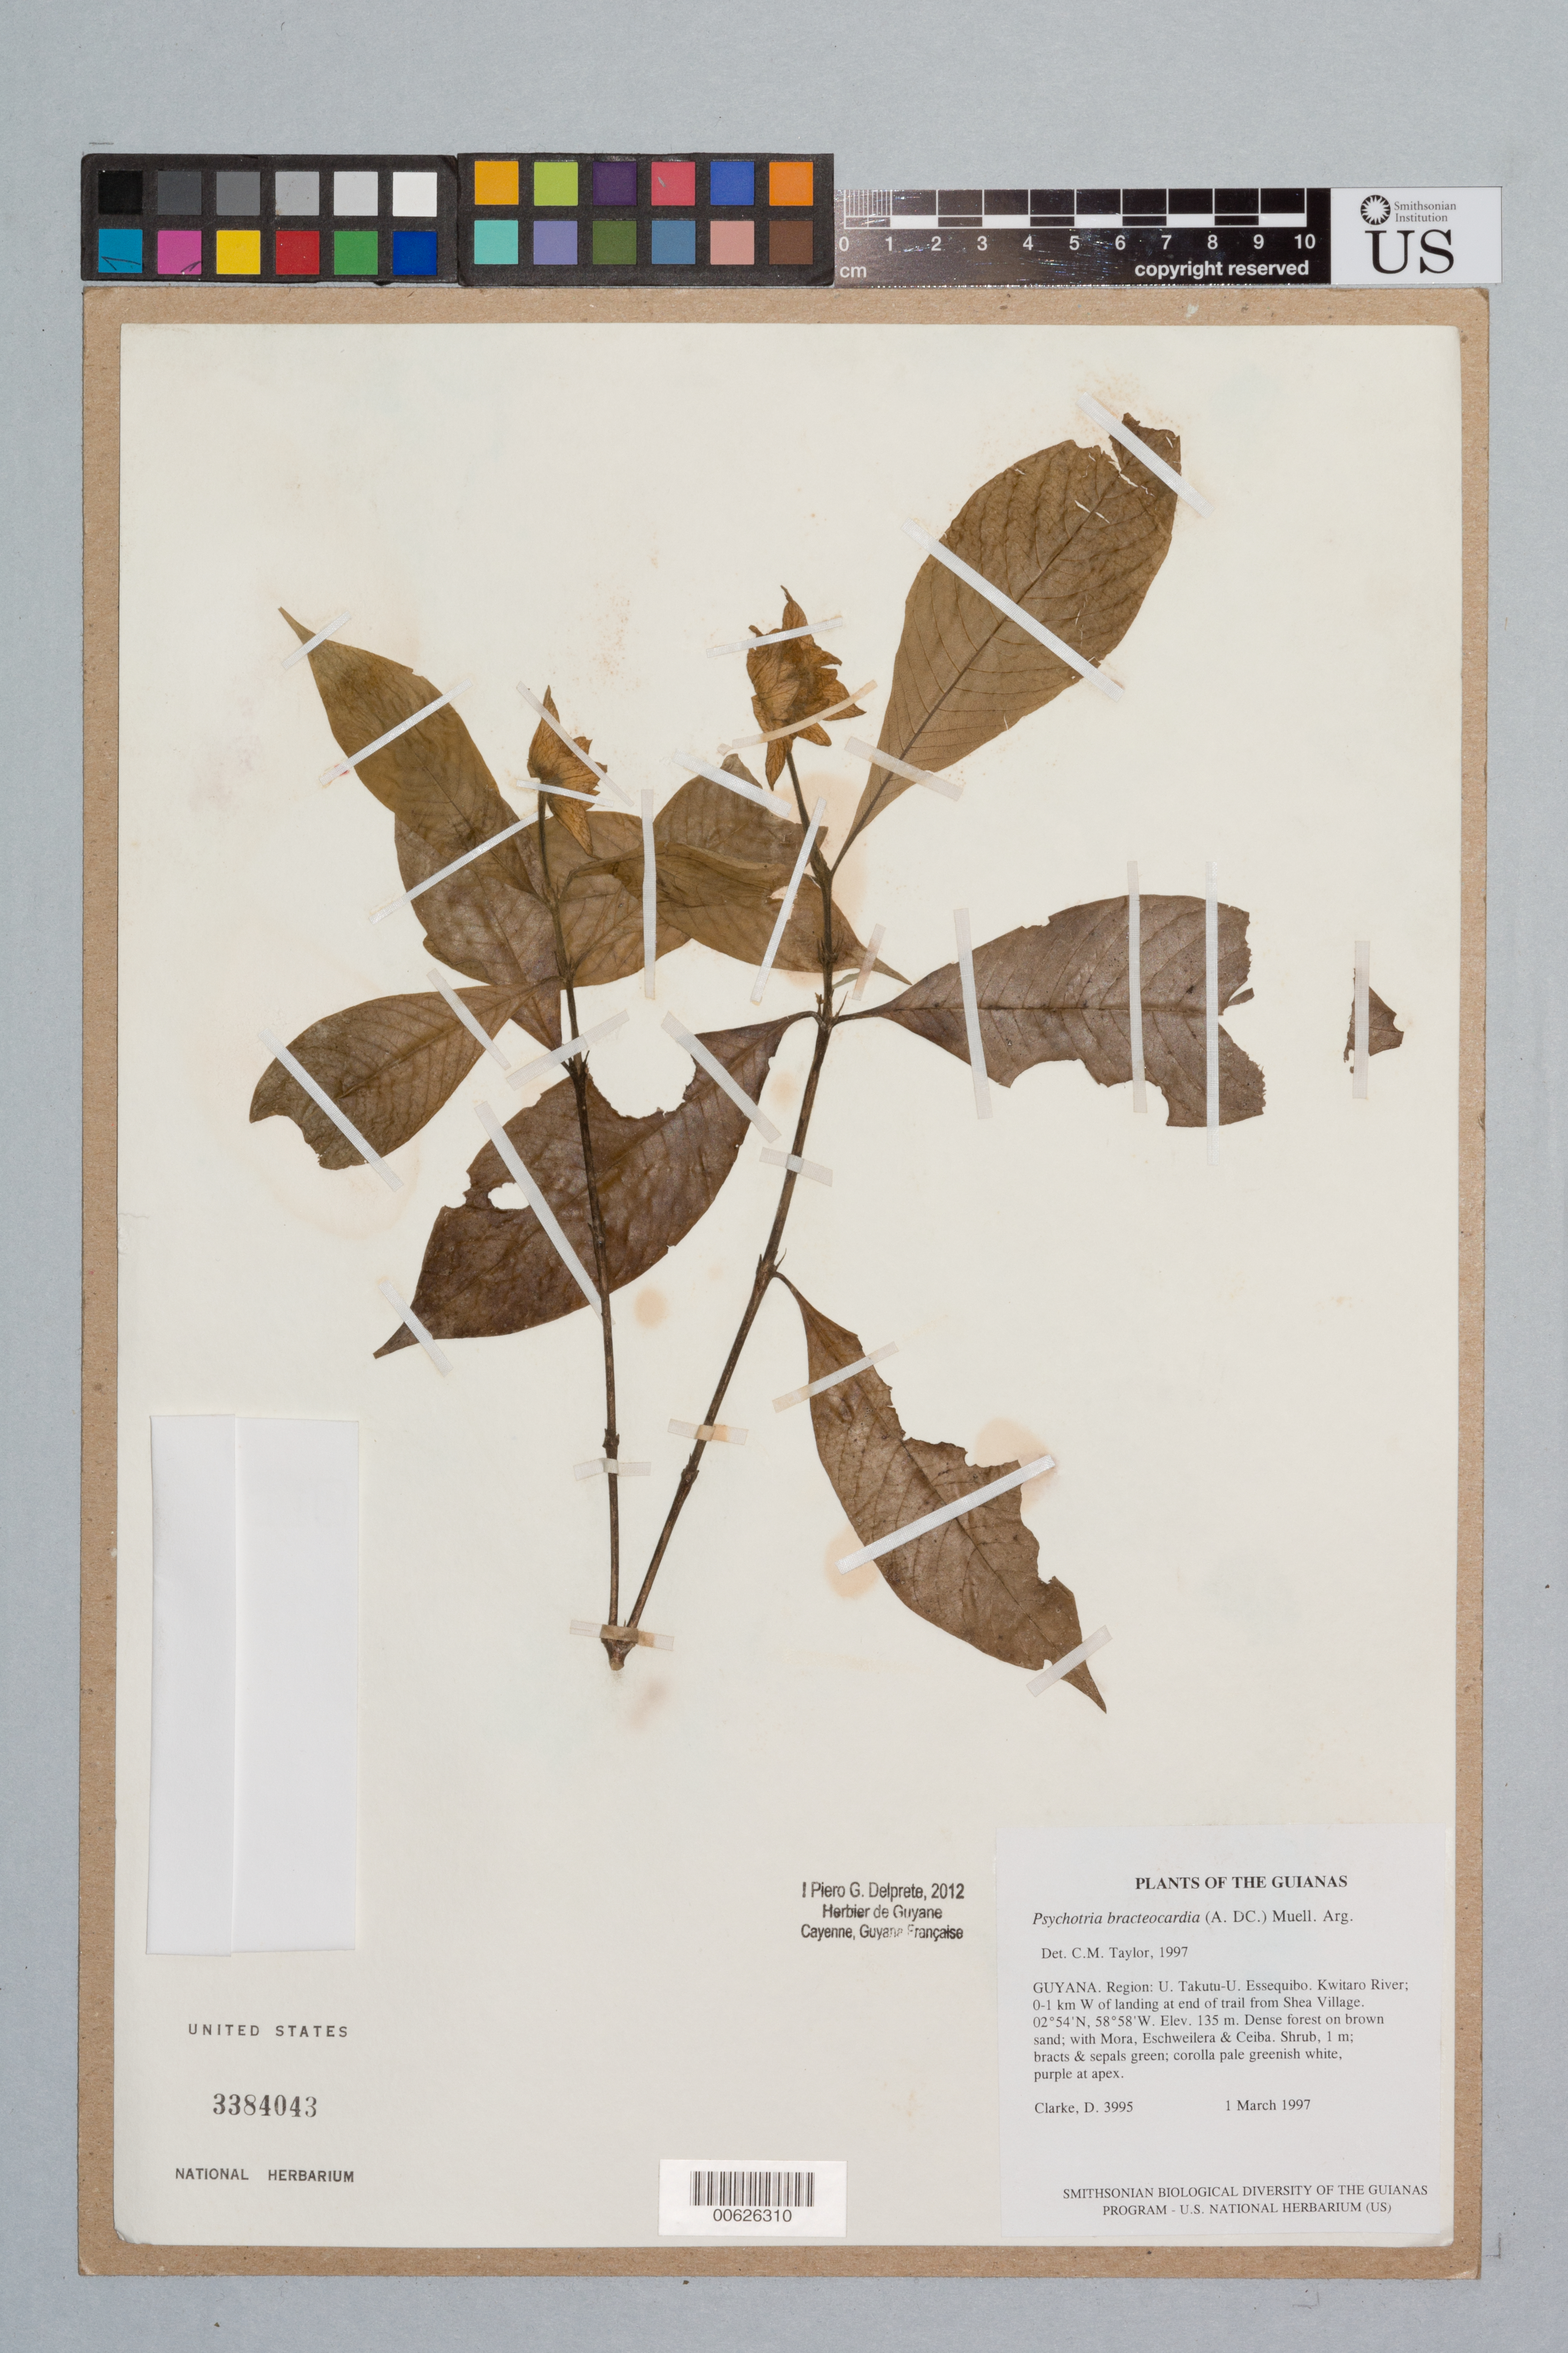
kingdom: Plantae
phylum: Tracheophyta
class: Magnoliopsida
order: Gentianales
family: Rubiaceae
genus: Palicourea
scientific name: Palicourea bracteocardia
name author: (DC.) Delprete & J.H. Kirkbr.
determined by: Kirkbride, J. H., Jr.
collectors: H. D. Clarke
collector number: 3995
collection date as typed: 1 March 1997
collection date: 1997-03-01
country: Guyana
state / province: U. Takutu-U. Essequibo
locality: Kwitaro River; 0-1 km W of landing at end of trail from Shea Village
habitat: Dense forest on brown sand; with Mora, Eschweilera & Ceiba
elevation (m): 135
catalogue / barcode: US 3384043